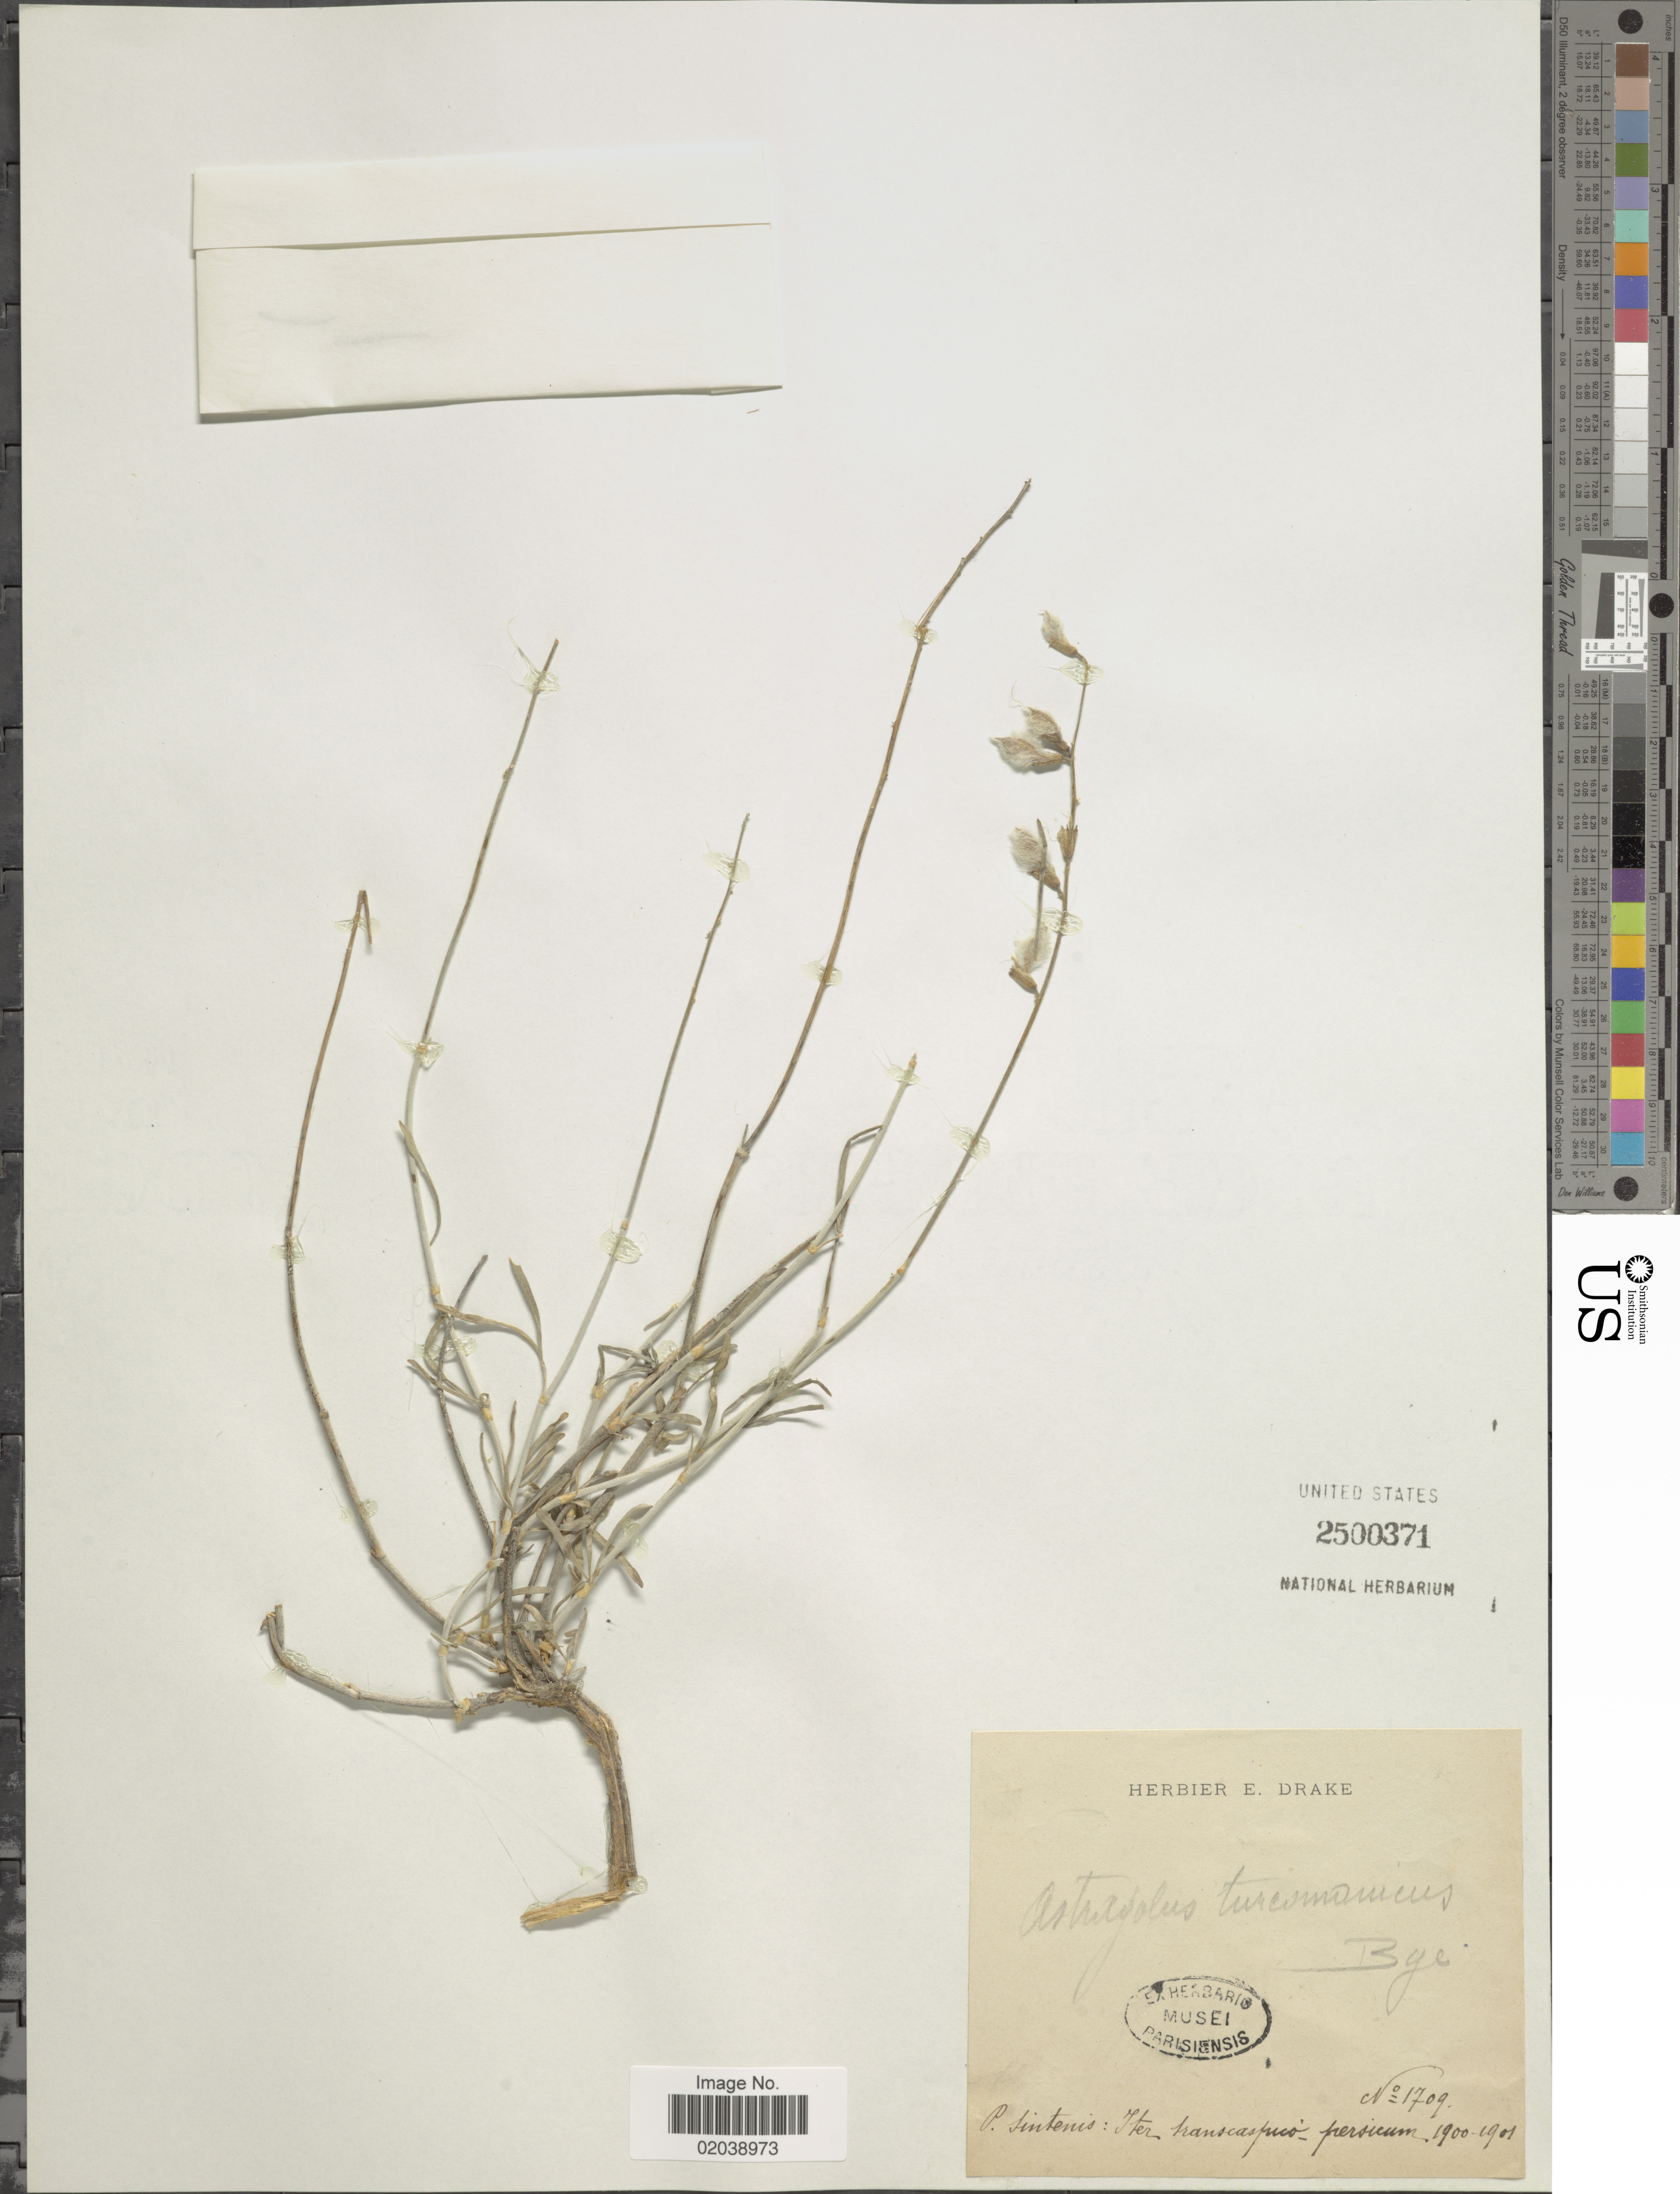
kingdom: Plantae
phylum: Tracheophyta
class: Magnoliopsida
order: Fabales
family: Fabaceae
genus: Astragalus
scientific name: Astragalus turcomanicus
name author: Bunge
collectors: P. Sintenis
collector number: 1709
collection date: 1900/1901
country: Iran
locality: Iter Manscaspico, persicum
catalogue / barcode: US 2500371